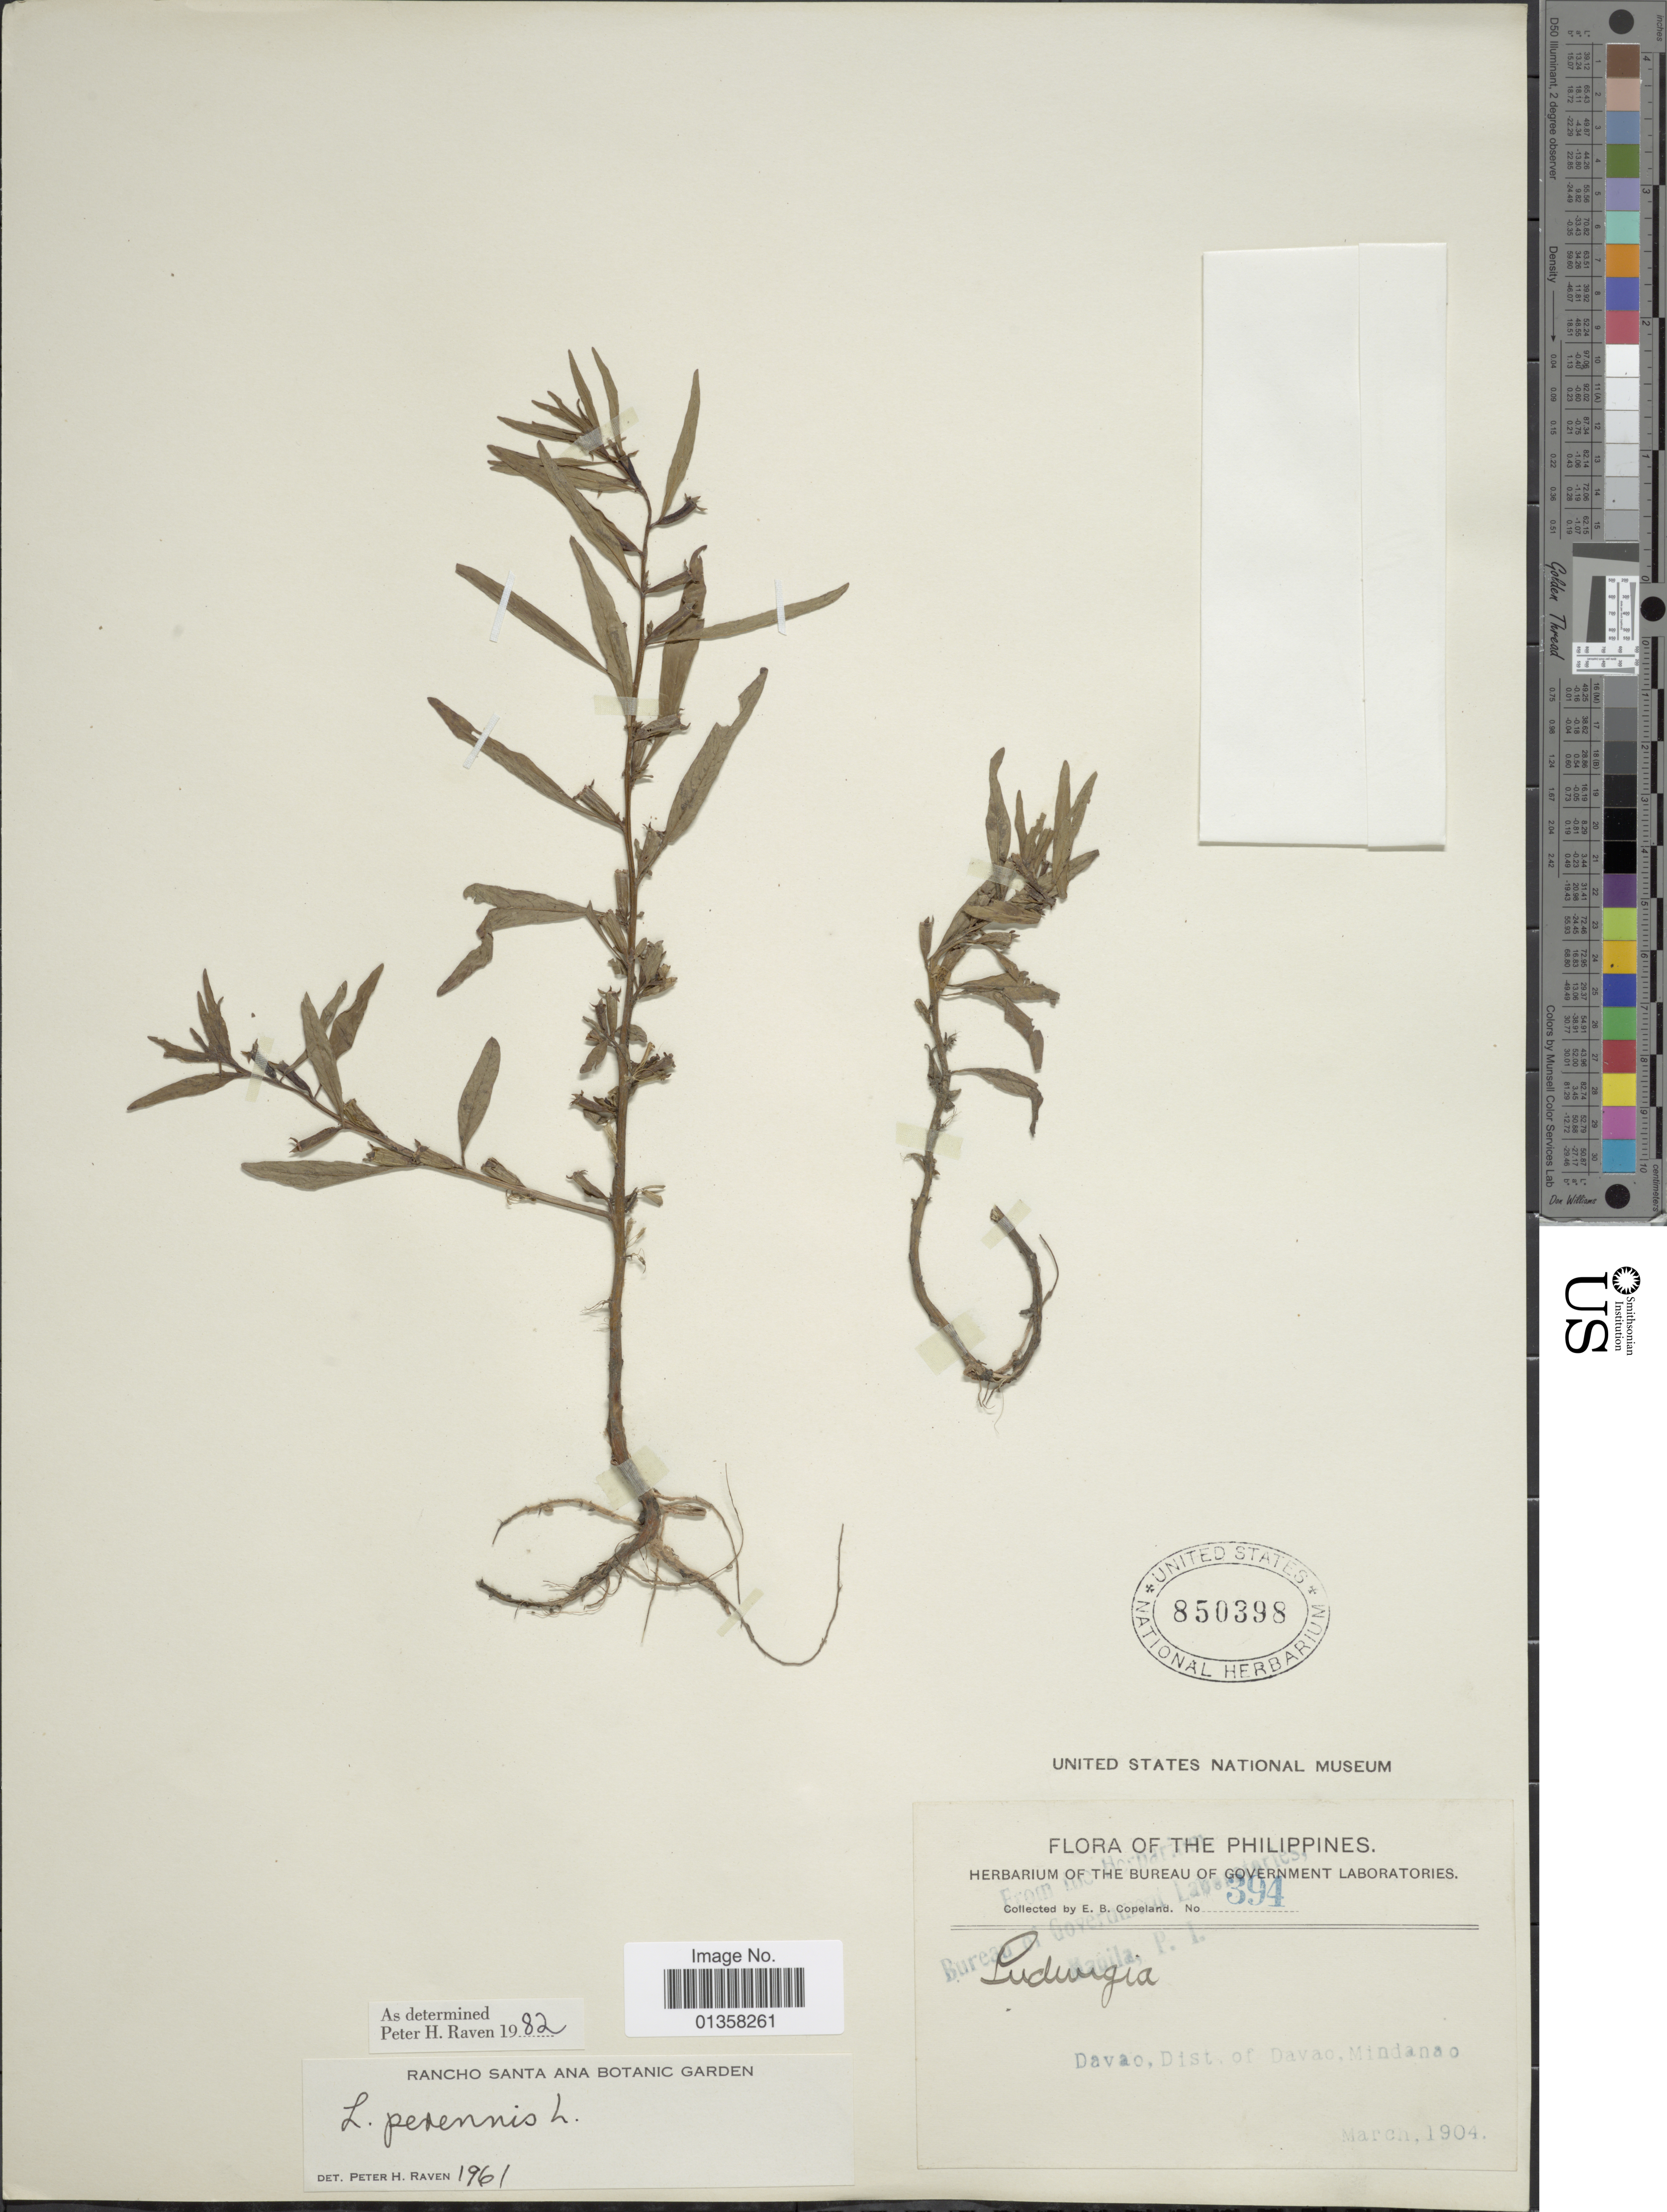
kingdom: Plantae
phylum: Tracheophyta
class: Magnoliopsida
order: Myrtales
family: Onagraceae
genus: Ludwigia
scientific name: Ludwigia perennis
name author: L.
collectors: E. B. Copeland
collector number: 394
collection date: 1904-03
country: Philippines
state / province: Davao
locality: Dist. of Davao, Mindanao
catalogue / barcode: US 850398